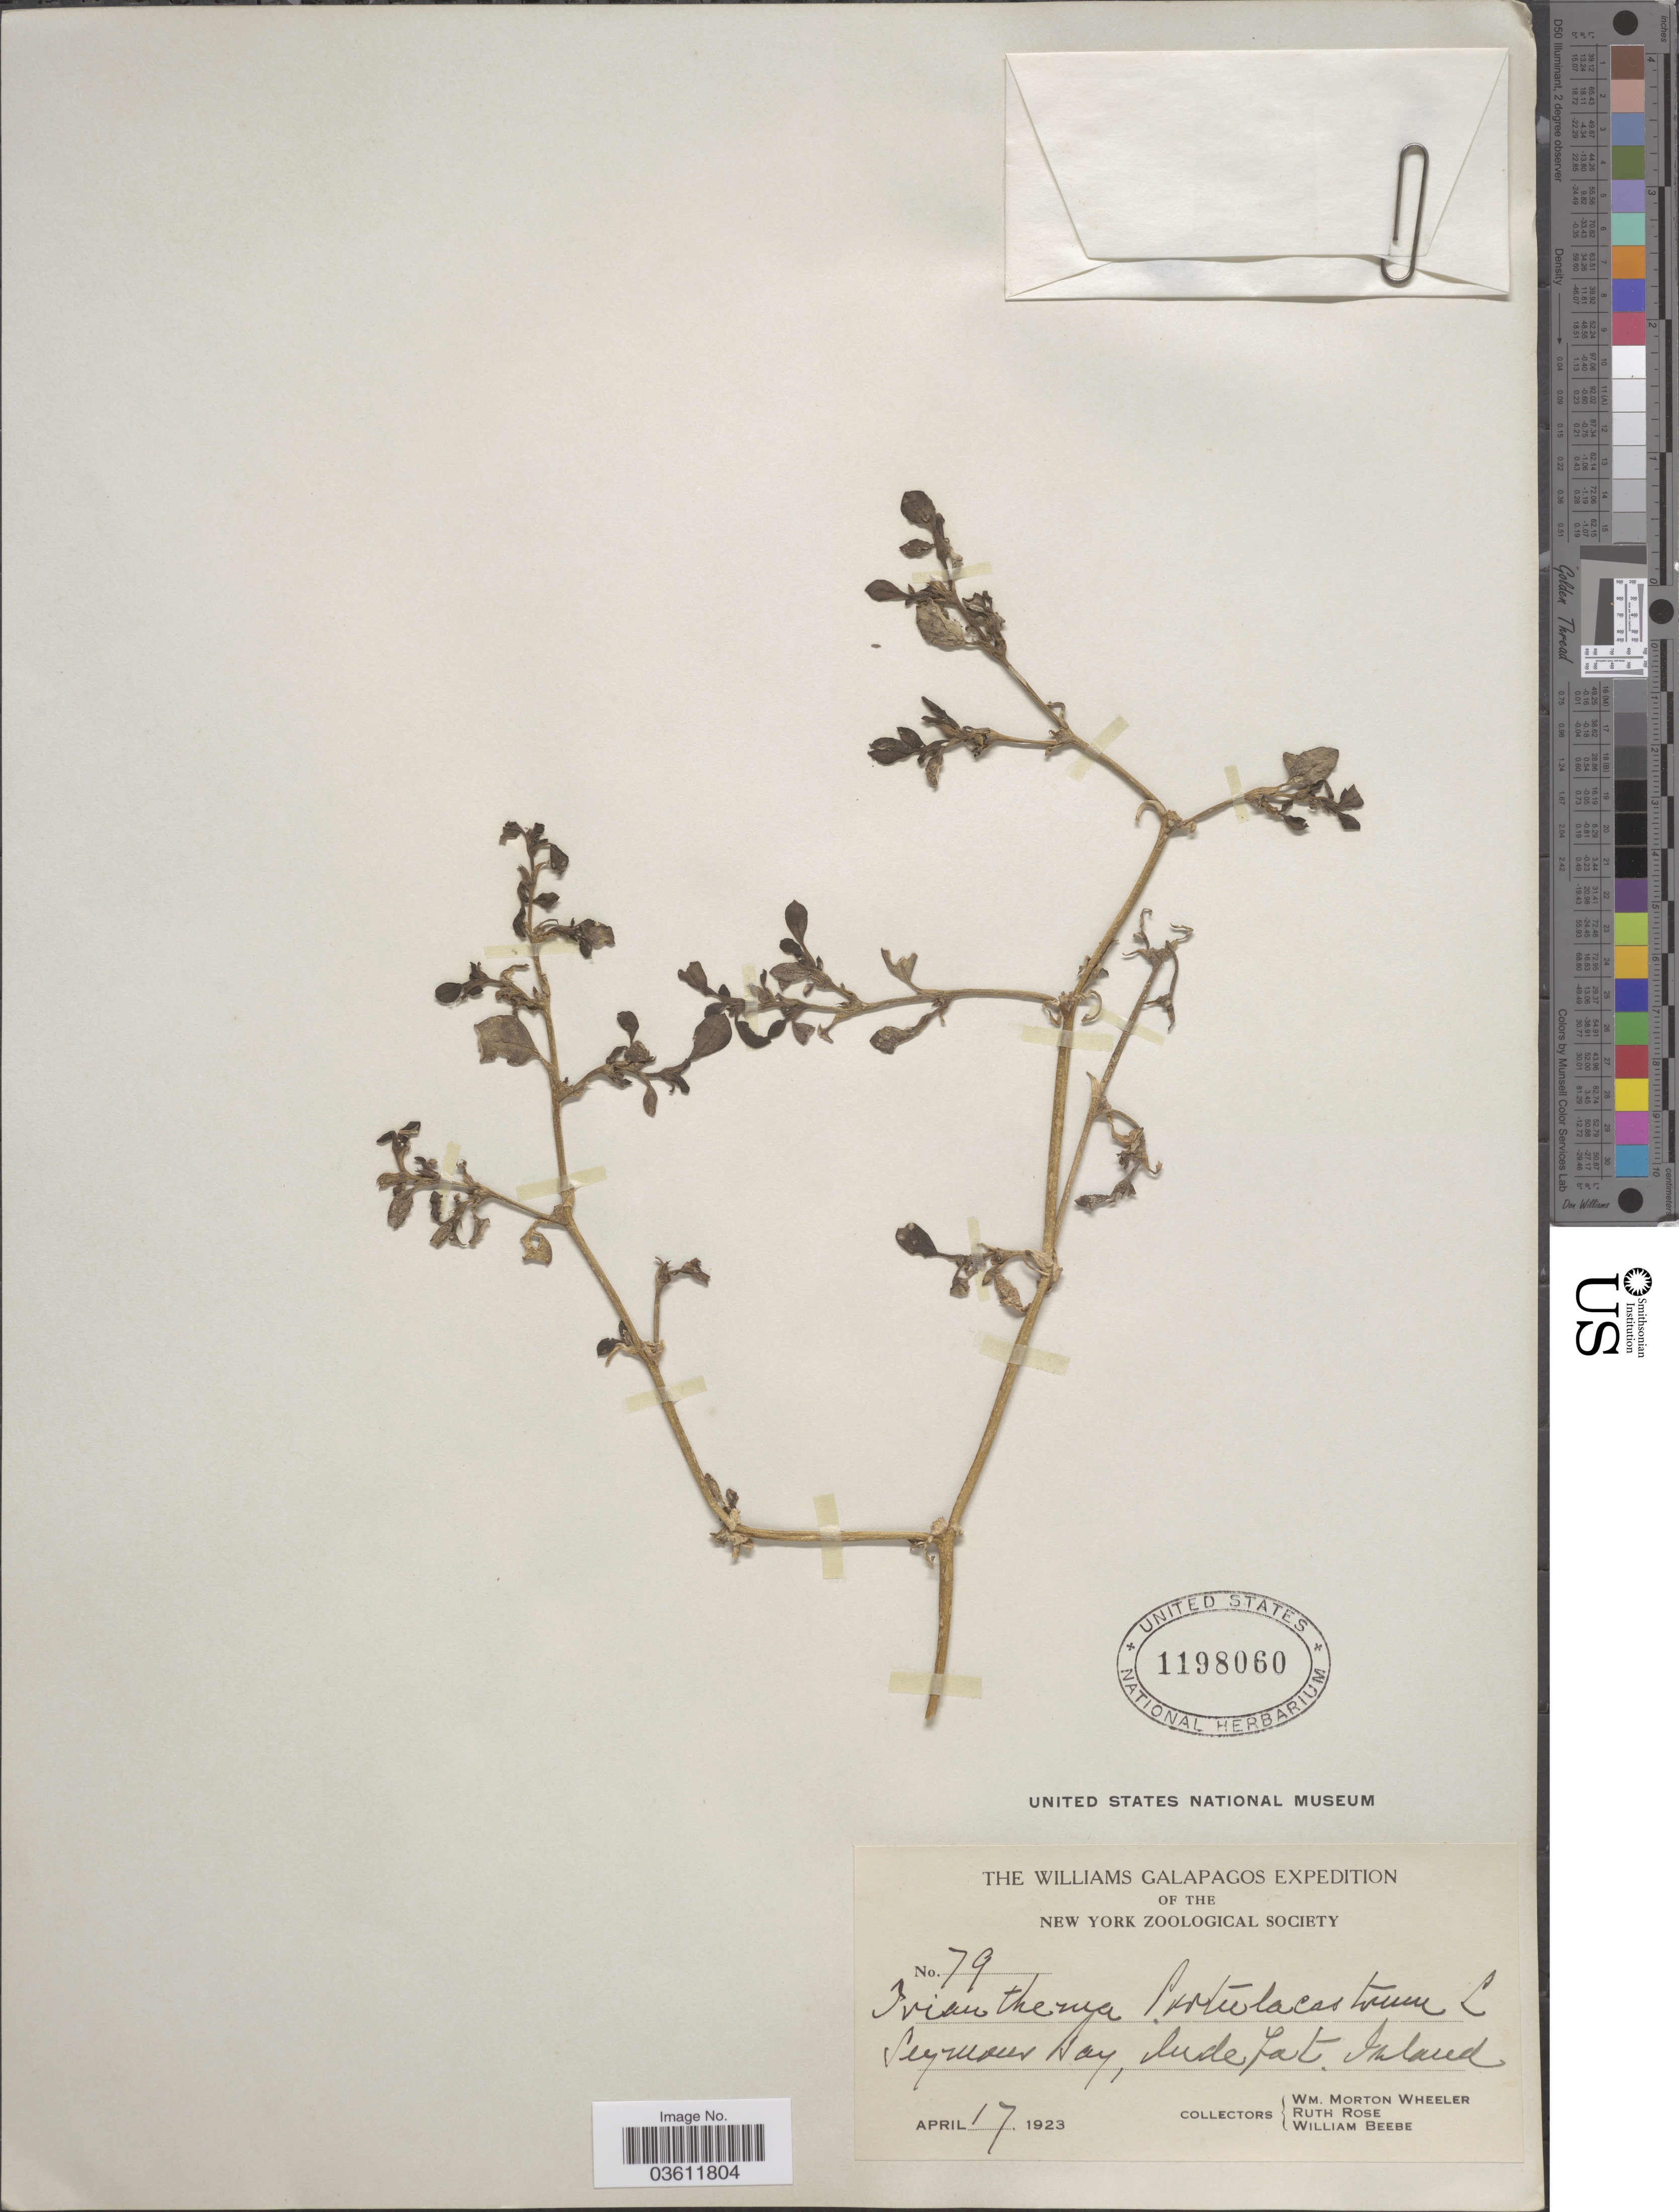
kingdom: Plantae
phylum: Tracheophyta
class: Magnoliopsida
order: Caryophyllales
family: Aizoaceae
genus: Trianthema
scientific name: Trianthema portulacastrum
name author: L.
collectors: W. Wheeler, R. Rose & W. Beebe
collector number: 79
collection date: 1923-04-17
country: Ecuador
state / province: Colón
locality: Galapagos. Seymour Bay, Indefat. Island.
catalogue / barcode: US 1198060